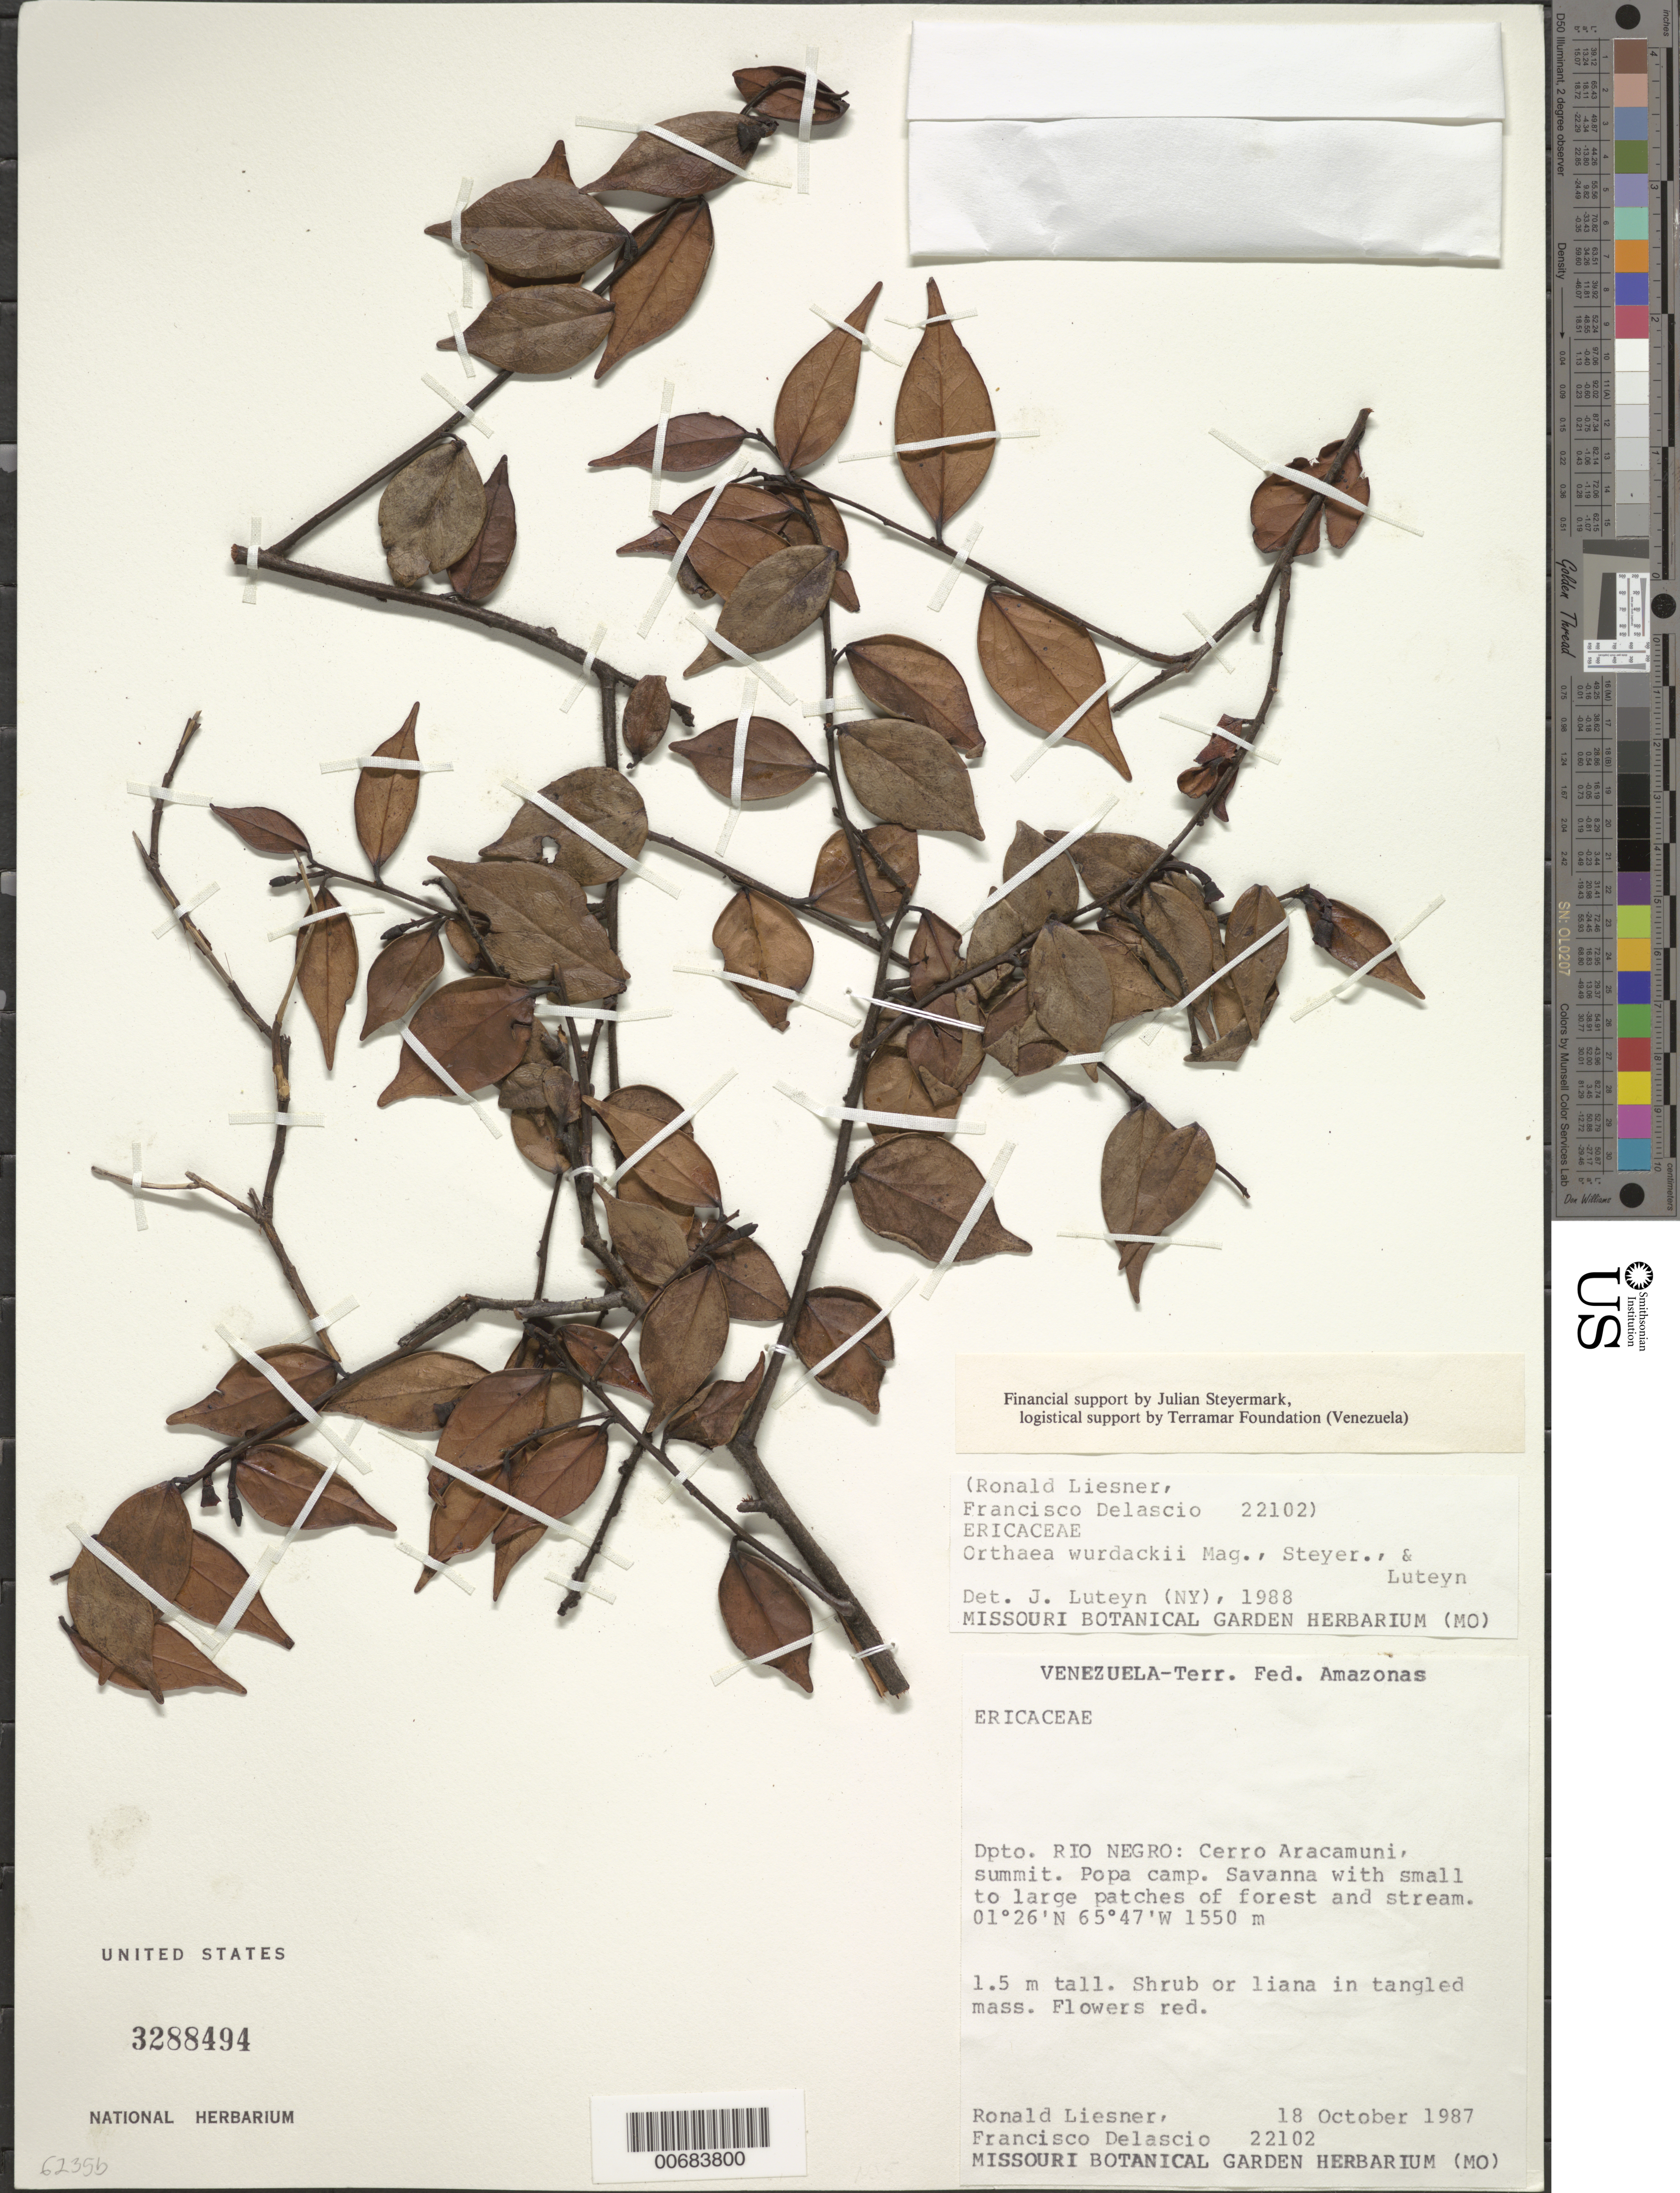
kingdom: Plantae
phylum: Tracheophyta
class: Magnoliopsida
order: Ericales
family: Ericaceae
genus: Orthaea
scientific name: Orthaea wurdackii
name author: Maguire et al.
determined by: Luteyn, J. L.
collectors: R. L. Liesner & F. Delascio C.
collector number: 22102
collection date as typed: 18-Oct-87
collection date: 1987-10-18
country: Venezuela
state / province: Amazonas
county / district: Río Negro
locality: Cerro Aracamuni, Popa camp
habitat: Savanna with small to large patches of forest & stream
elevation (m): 1550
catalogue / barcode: US 3288494